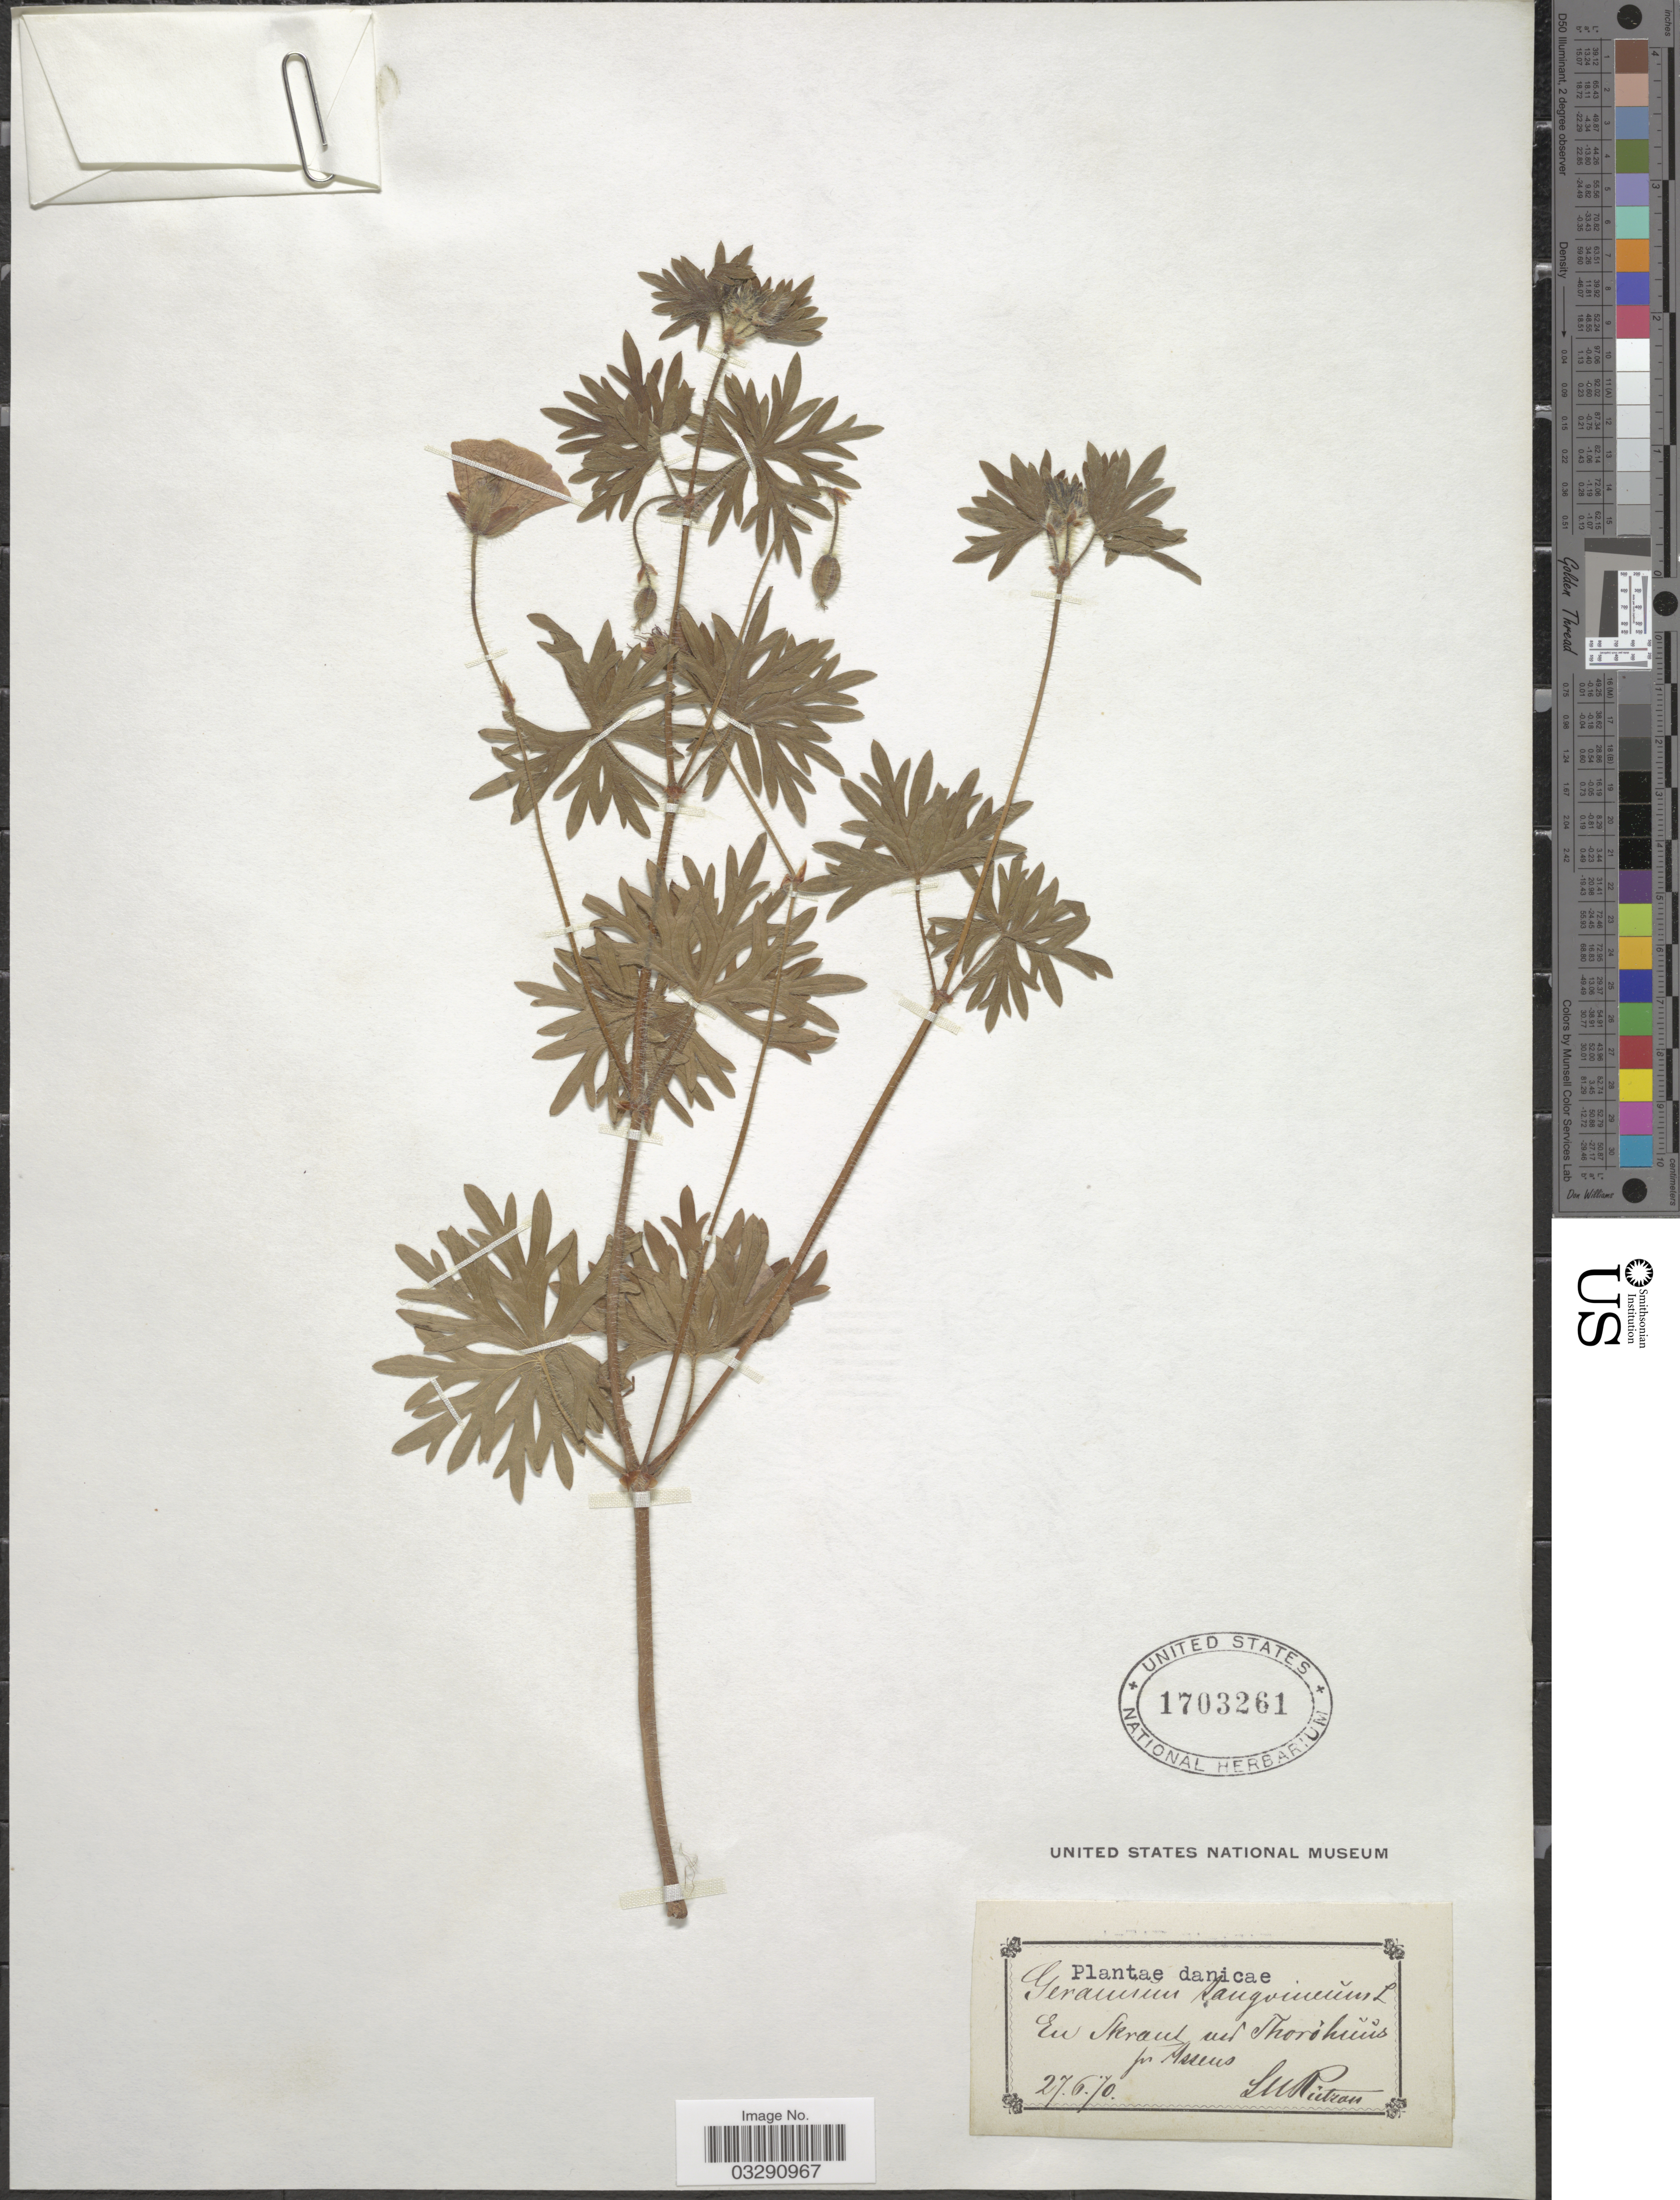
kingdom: Plantae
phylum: Tracheophyta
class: Magnoliopsida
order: Geraniales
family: Geraniaceae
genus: Geranium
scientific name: Geranium sanguineum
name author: L.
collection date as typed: Transcribed d/m/y: 27/6/70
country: Denmark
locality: Danicae, En skrænt ved Thoróhuse pr Assens.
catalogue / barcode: US 1703261